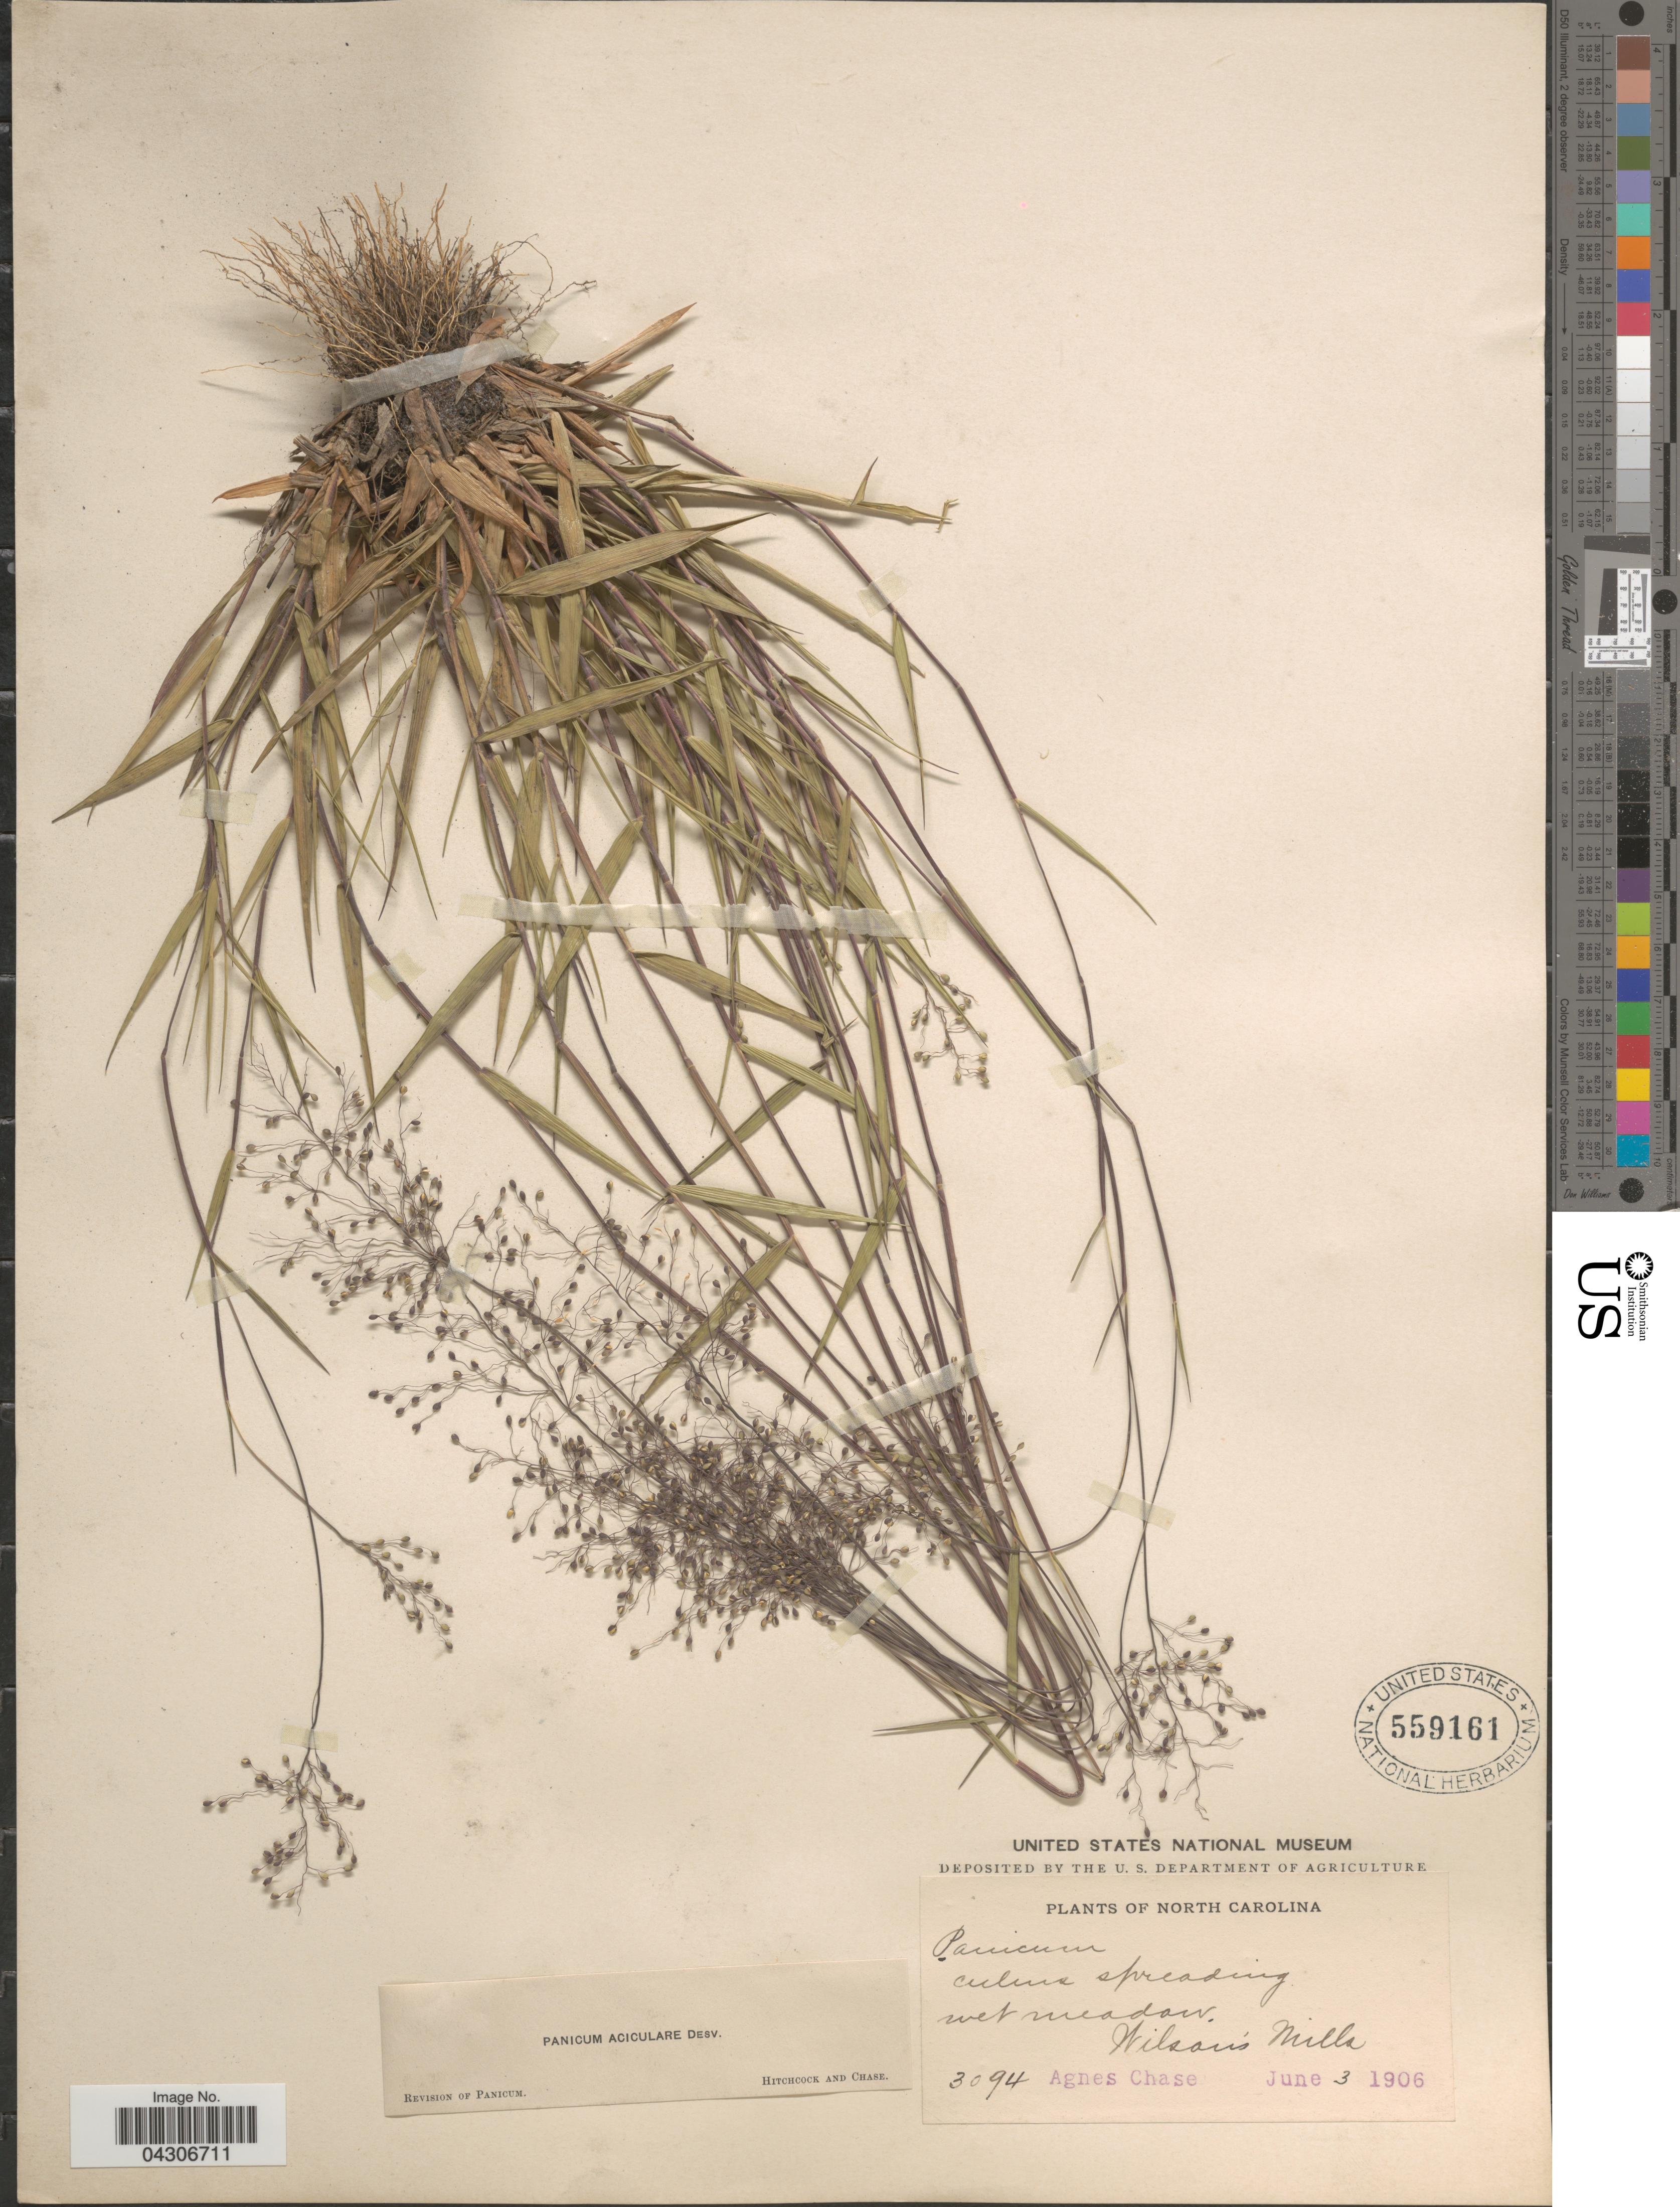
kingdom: Plantae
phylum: Tracheophyta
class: Liliopsida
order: Poales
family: Poaceae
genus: Dichanthelium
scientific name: Dichanthelium aciculare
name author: (Desv. ex Poir.) Gould & C.A. Clark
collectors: A. Chase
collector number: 3094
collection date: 1906-06-03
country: United States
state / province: North Carolina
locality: Wilson's Mills.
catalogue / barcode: US 559161